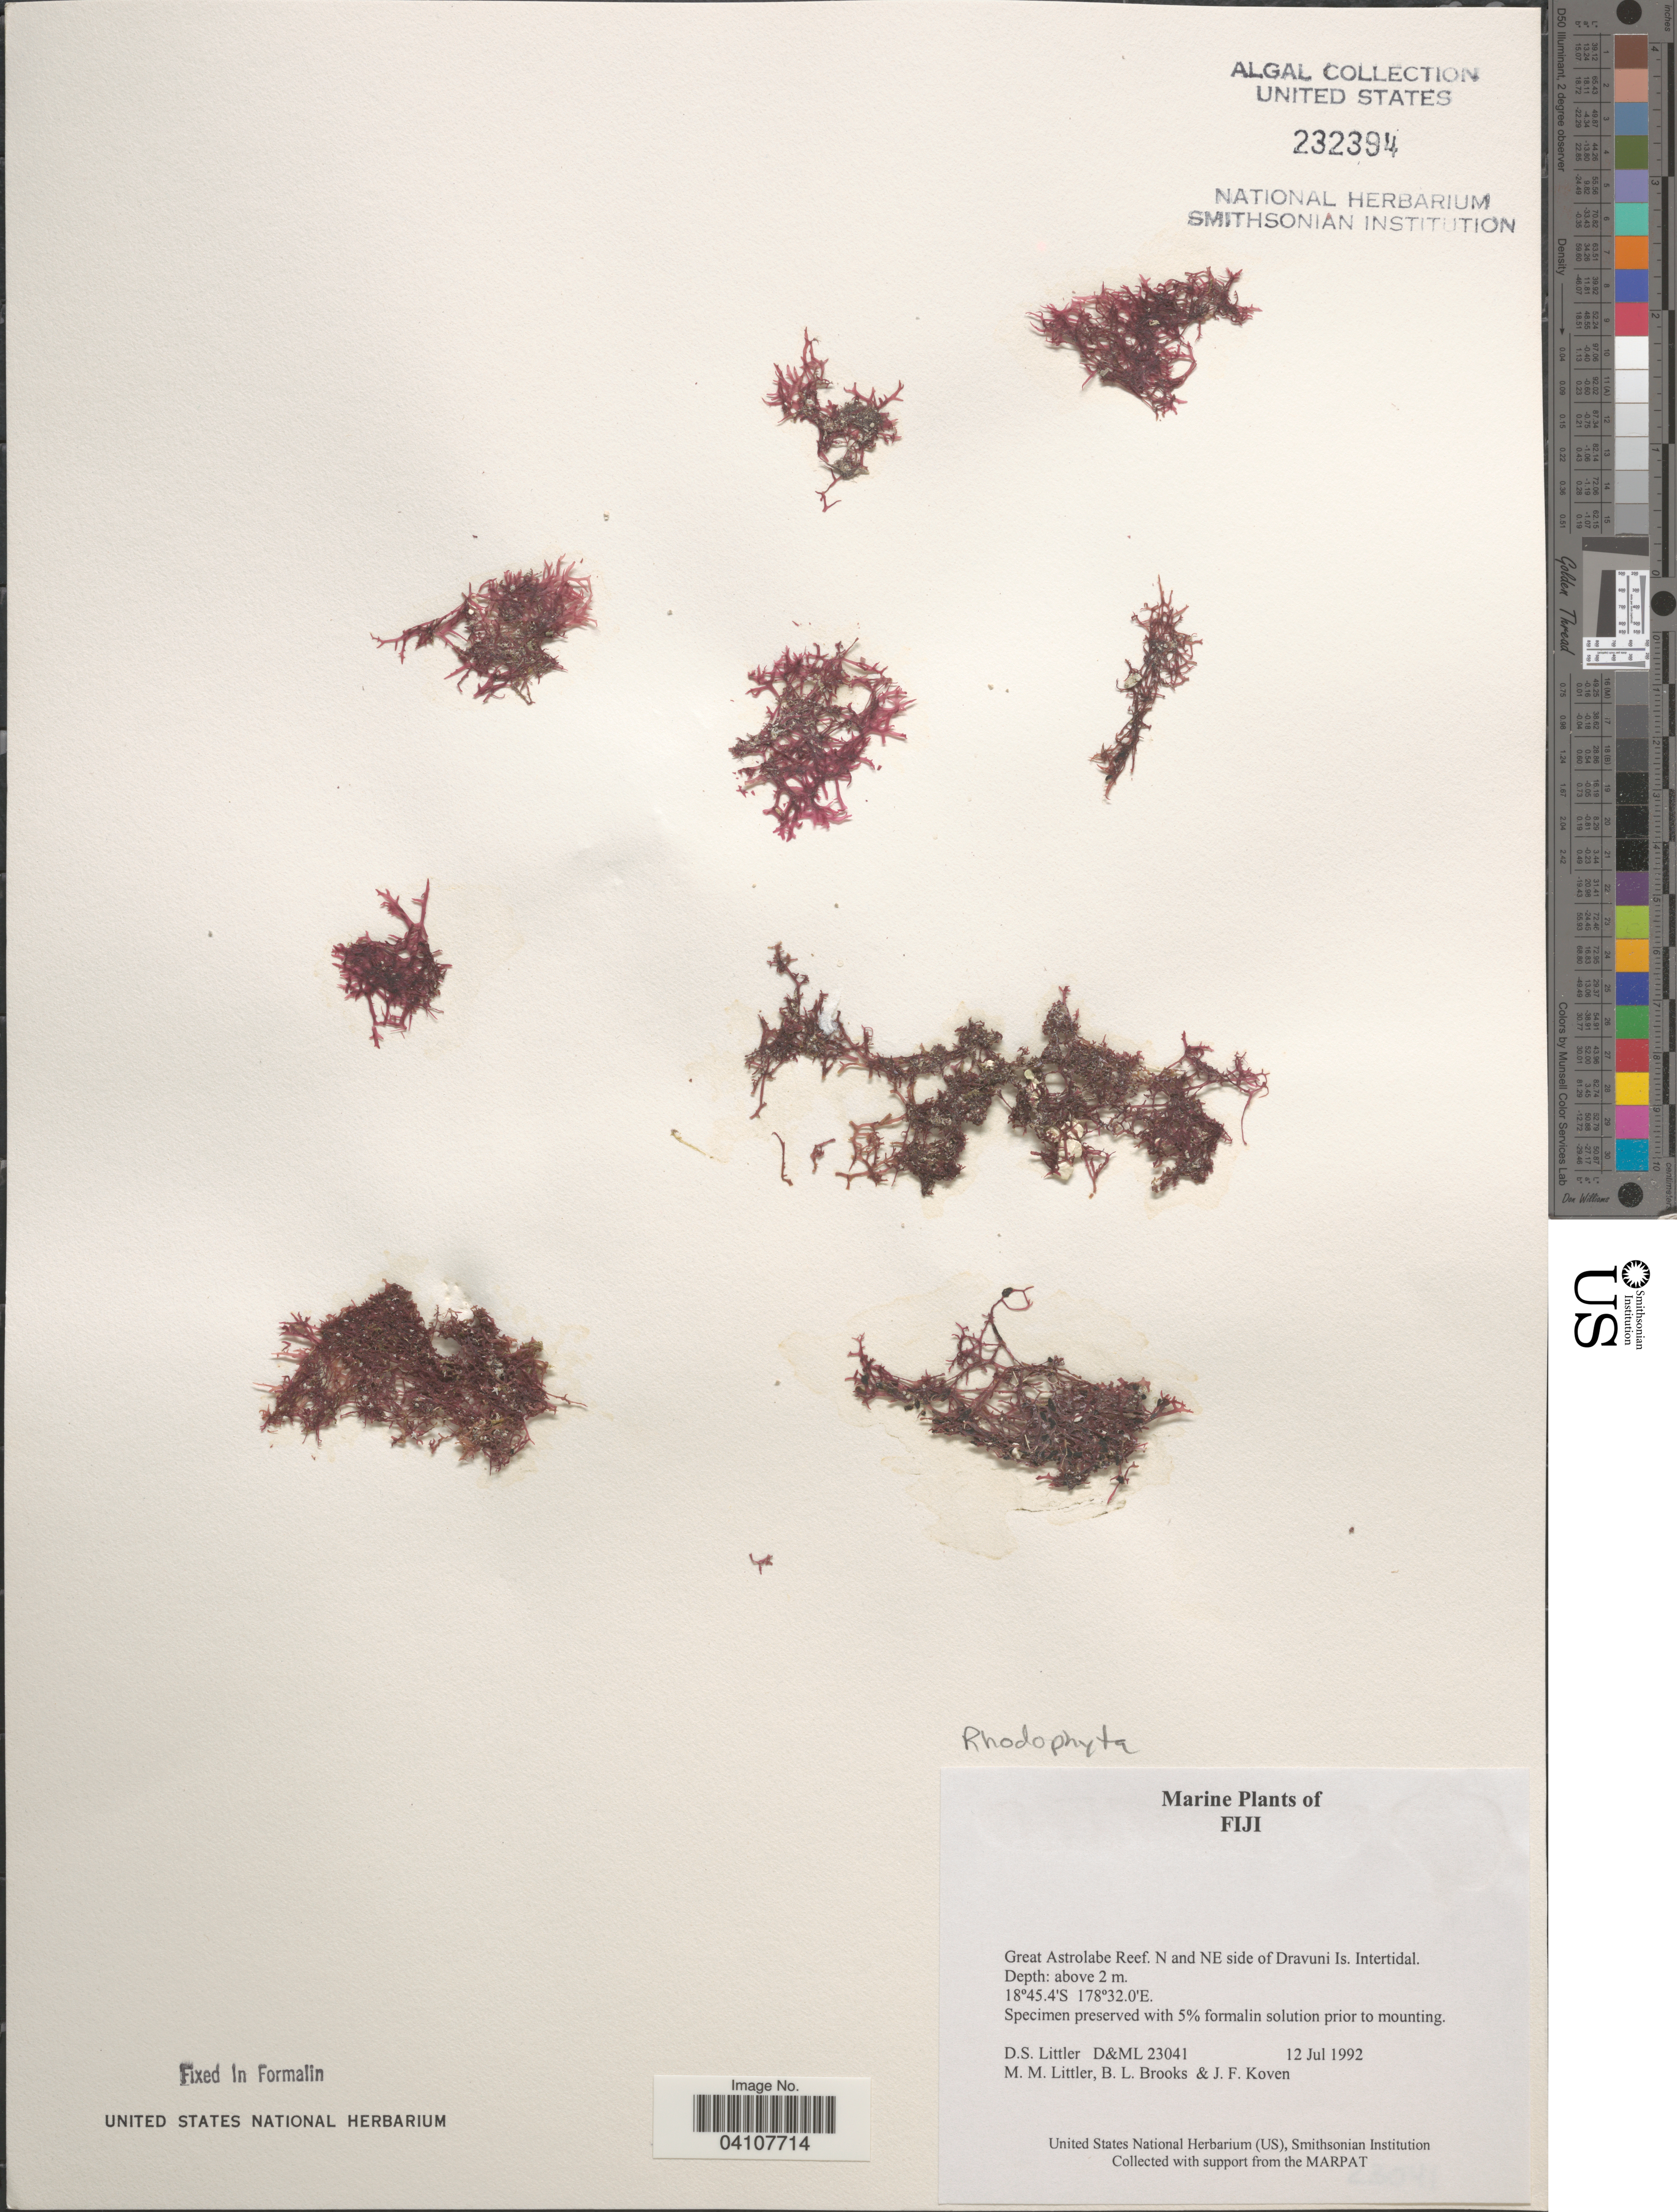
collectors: D. S. Littler, B. Brooks & J. Koven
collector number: D&ML23041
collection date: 1992-07-12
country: Fiji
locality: Great Astrolabe Reef. N and NE side of Dravuni Is. Intertidal.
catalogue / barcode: US 232394